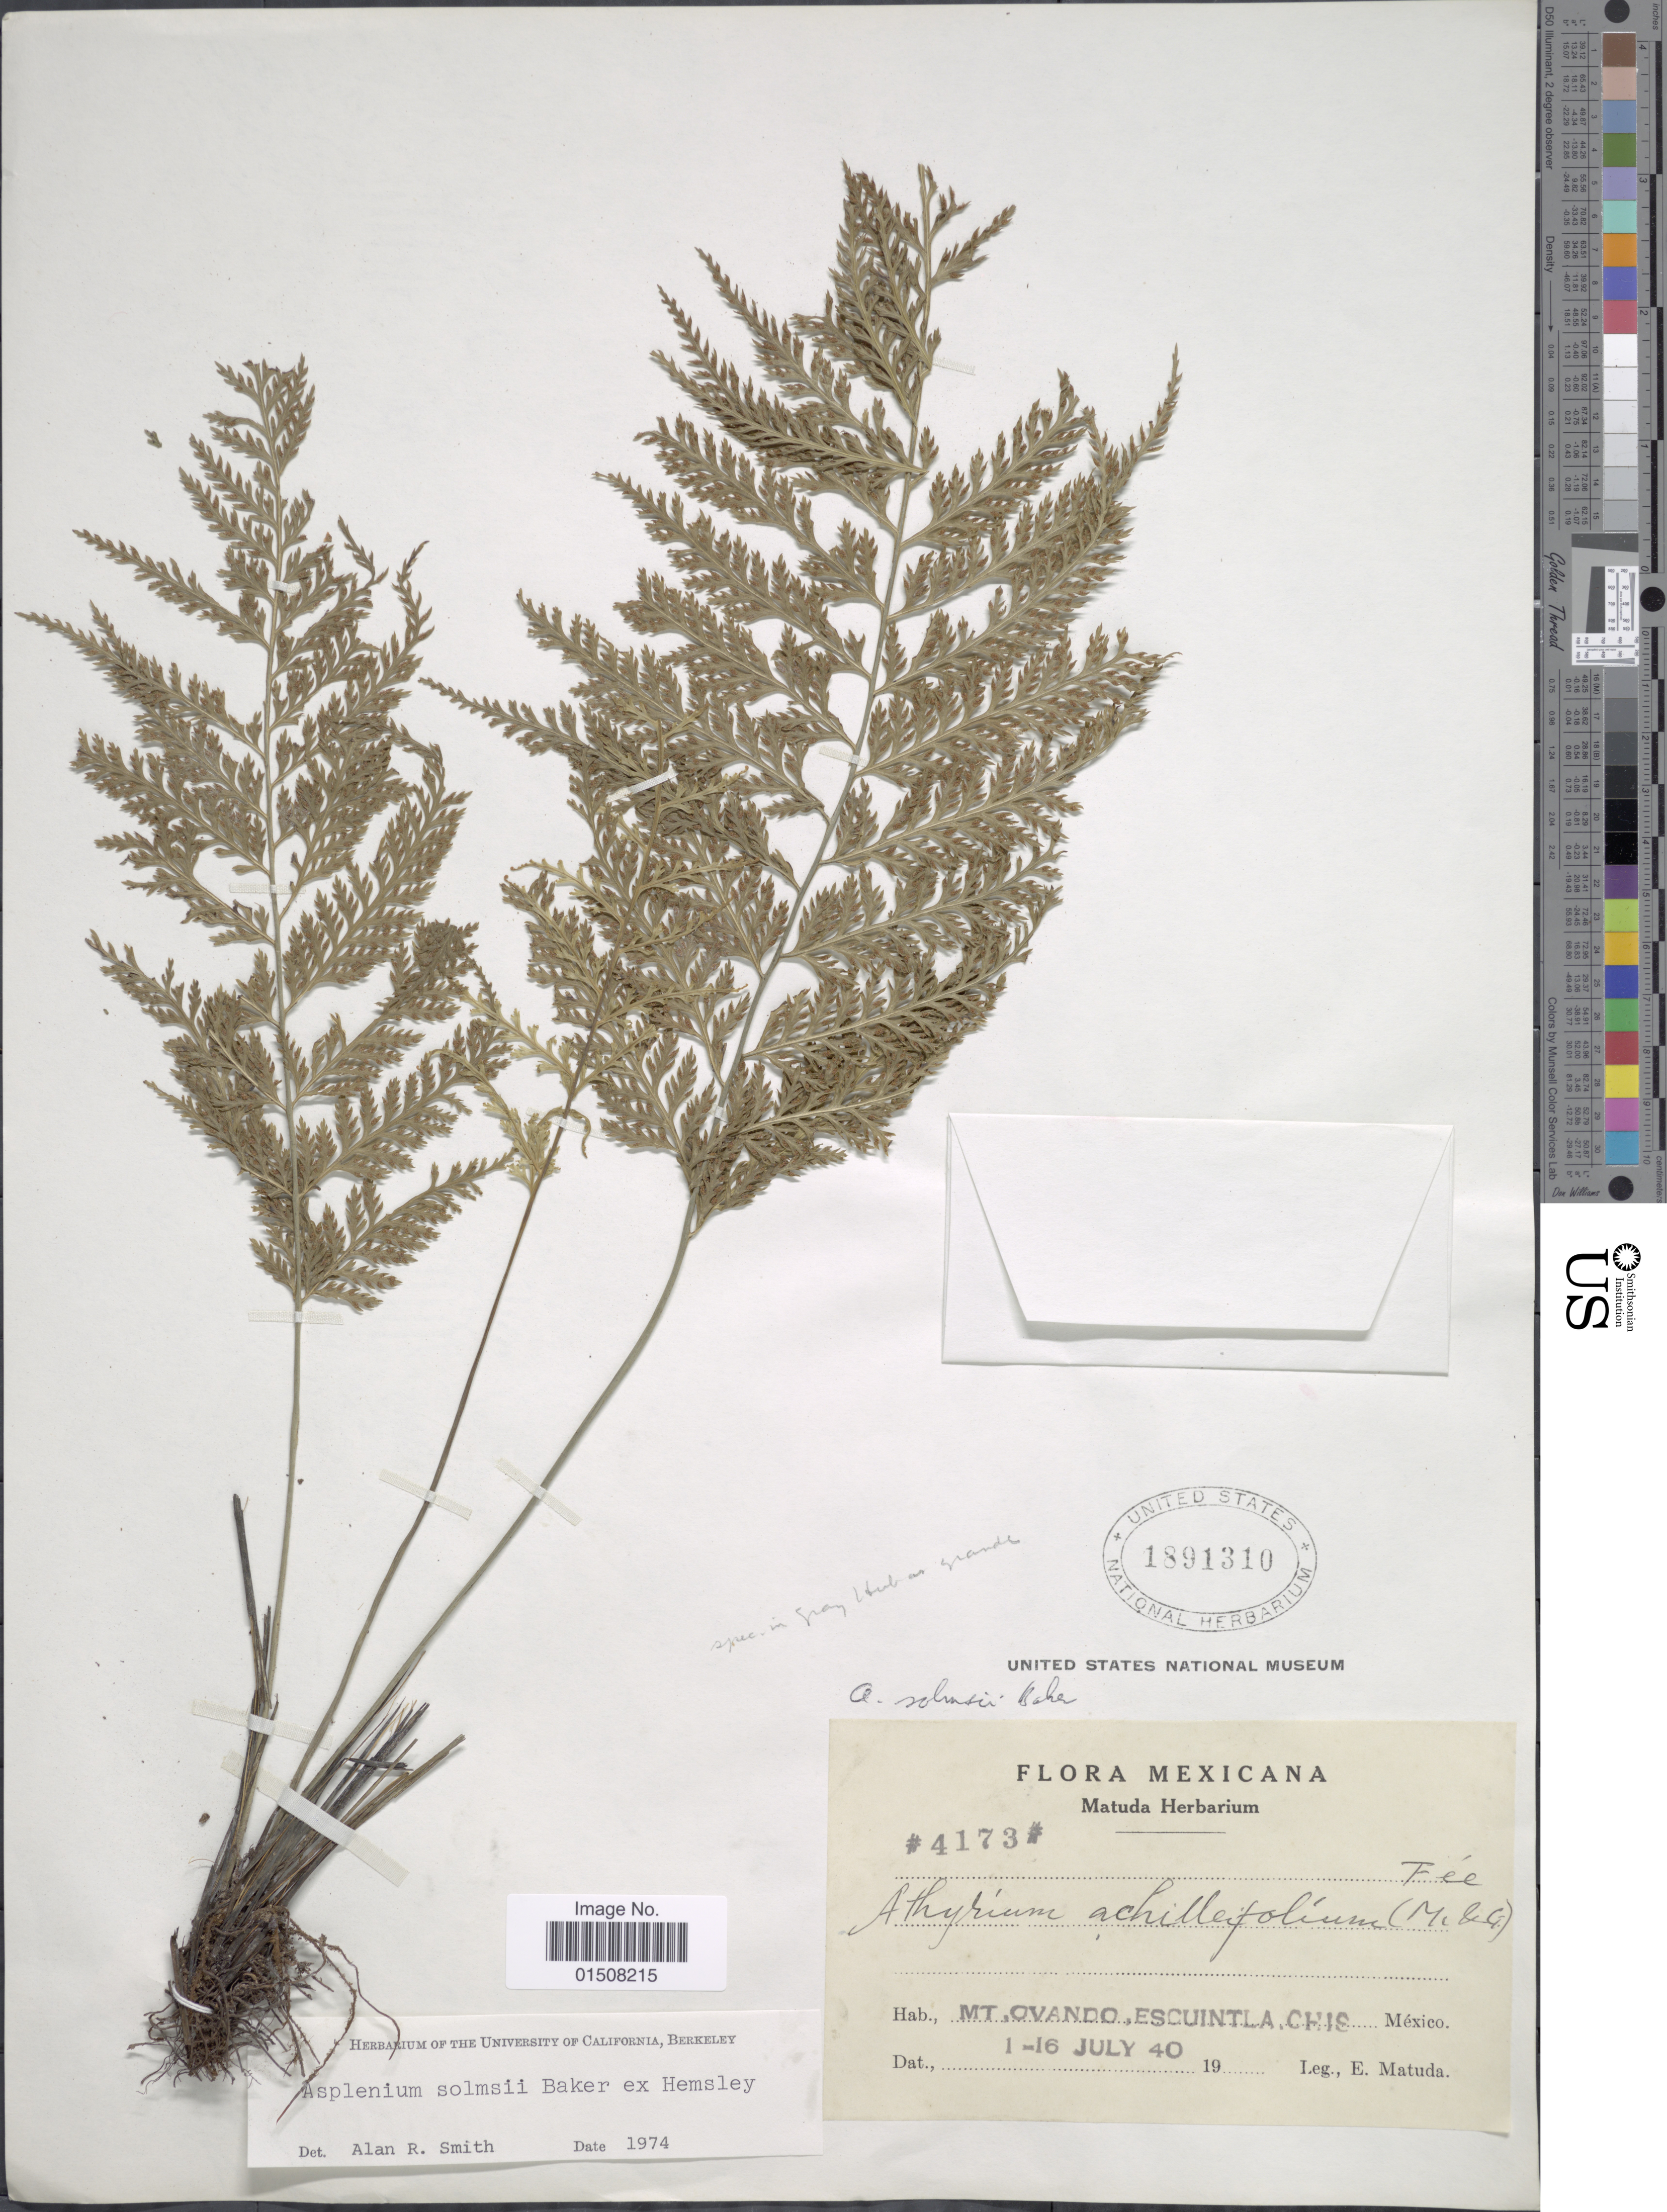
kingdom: Plantae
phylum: Tracheophyta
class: Polypodiopsida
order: Polypodiales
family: Aspleniaceae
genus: Asplenium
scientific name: Asplenium solmsii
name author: Baker ex J.H. Hemsl.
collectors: E. Matuda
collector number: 4173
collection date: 1940-07-01/1940-07-16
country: Mexico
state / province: Chiapas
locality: Mt. Ovando, Escuintla, Chis.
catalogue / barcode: US 1891310